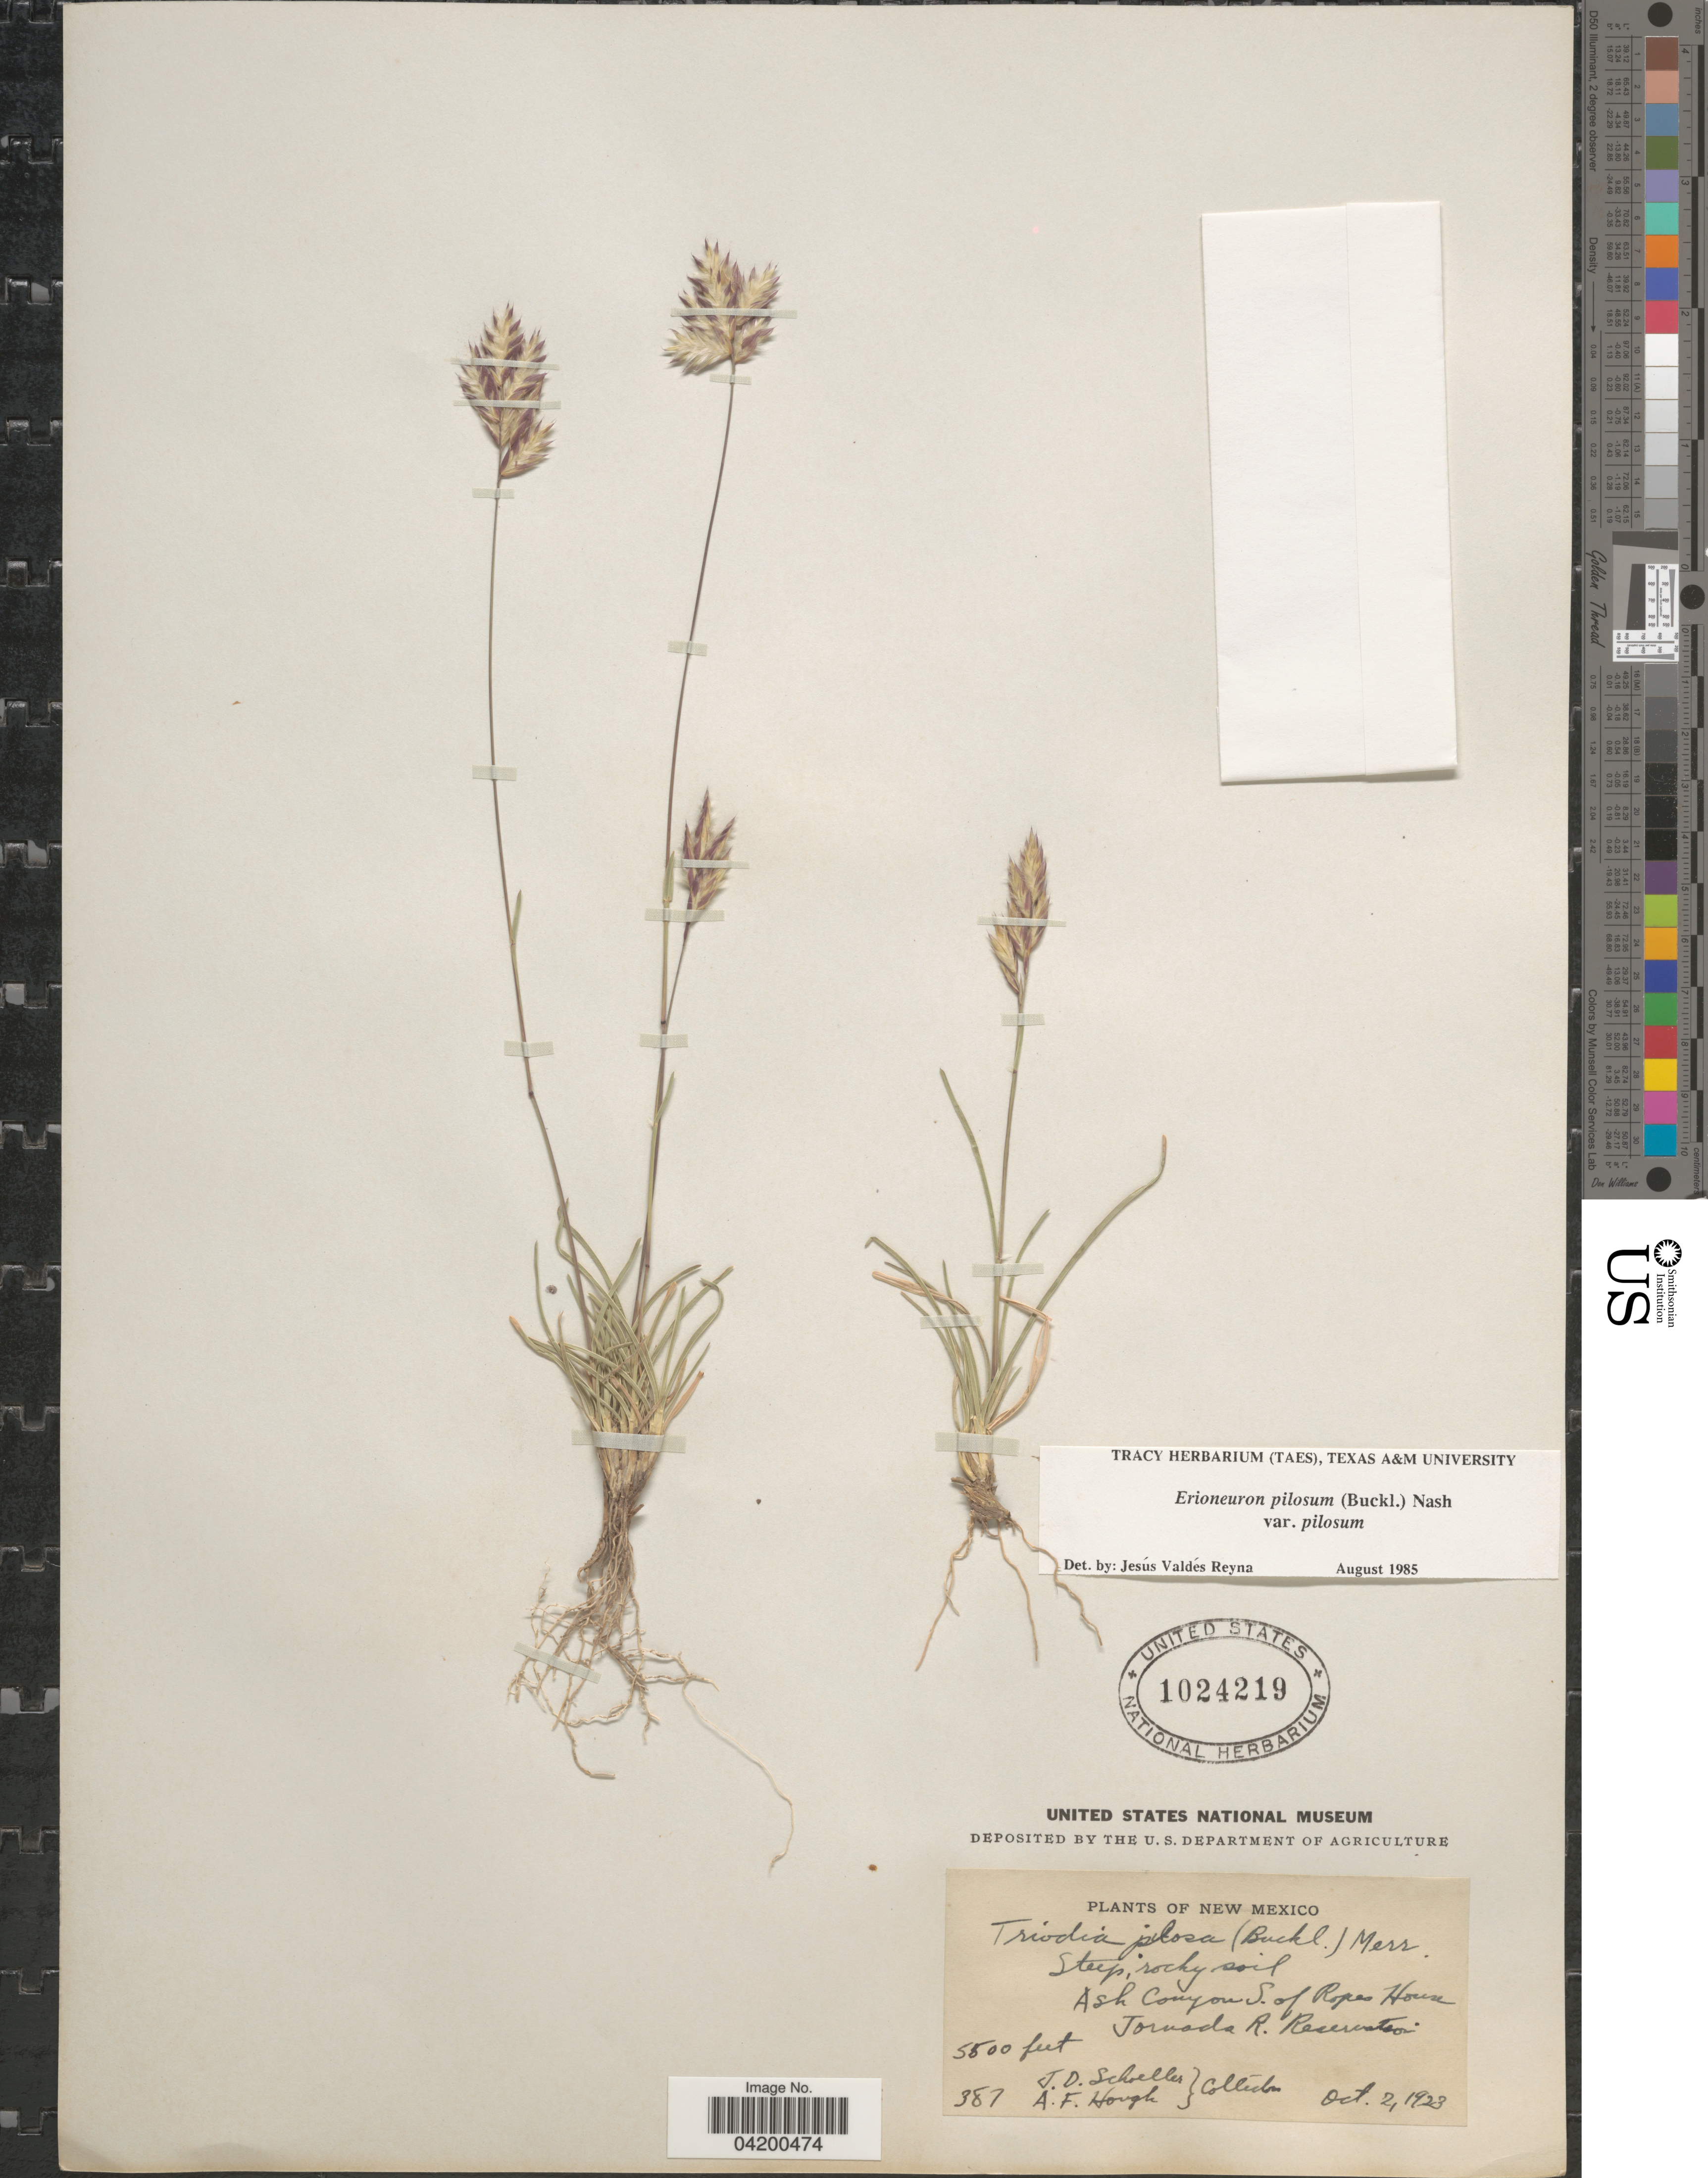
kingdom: Plantae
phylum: Tracheophyta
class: Liliopsida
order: Poales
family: Poaceae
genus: Erioneuron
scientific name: Erioneuron pilosum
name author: (Buckley) Nash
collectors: J. Schoeller & A. F. Hough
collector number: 387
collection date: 1923-10-02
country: United States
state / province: New Mexico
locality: Ash Canyon S. of Ropes House Jornada R. Reservation.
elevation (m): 1676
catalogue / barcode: US 1024219